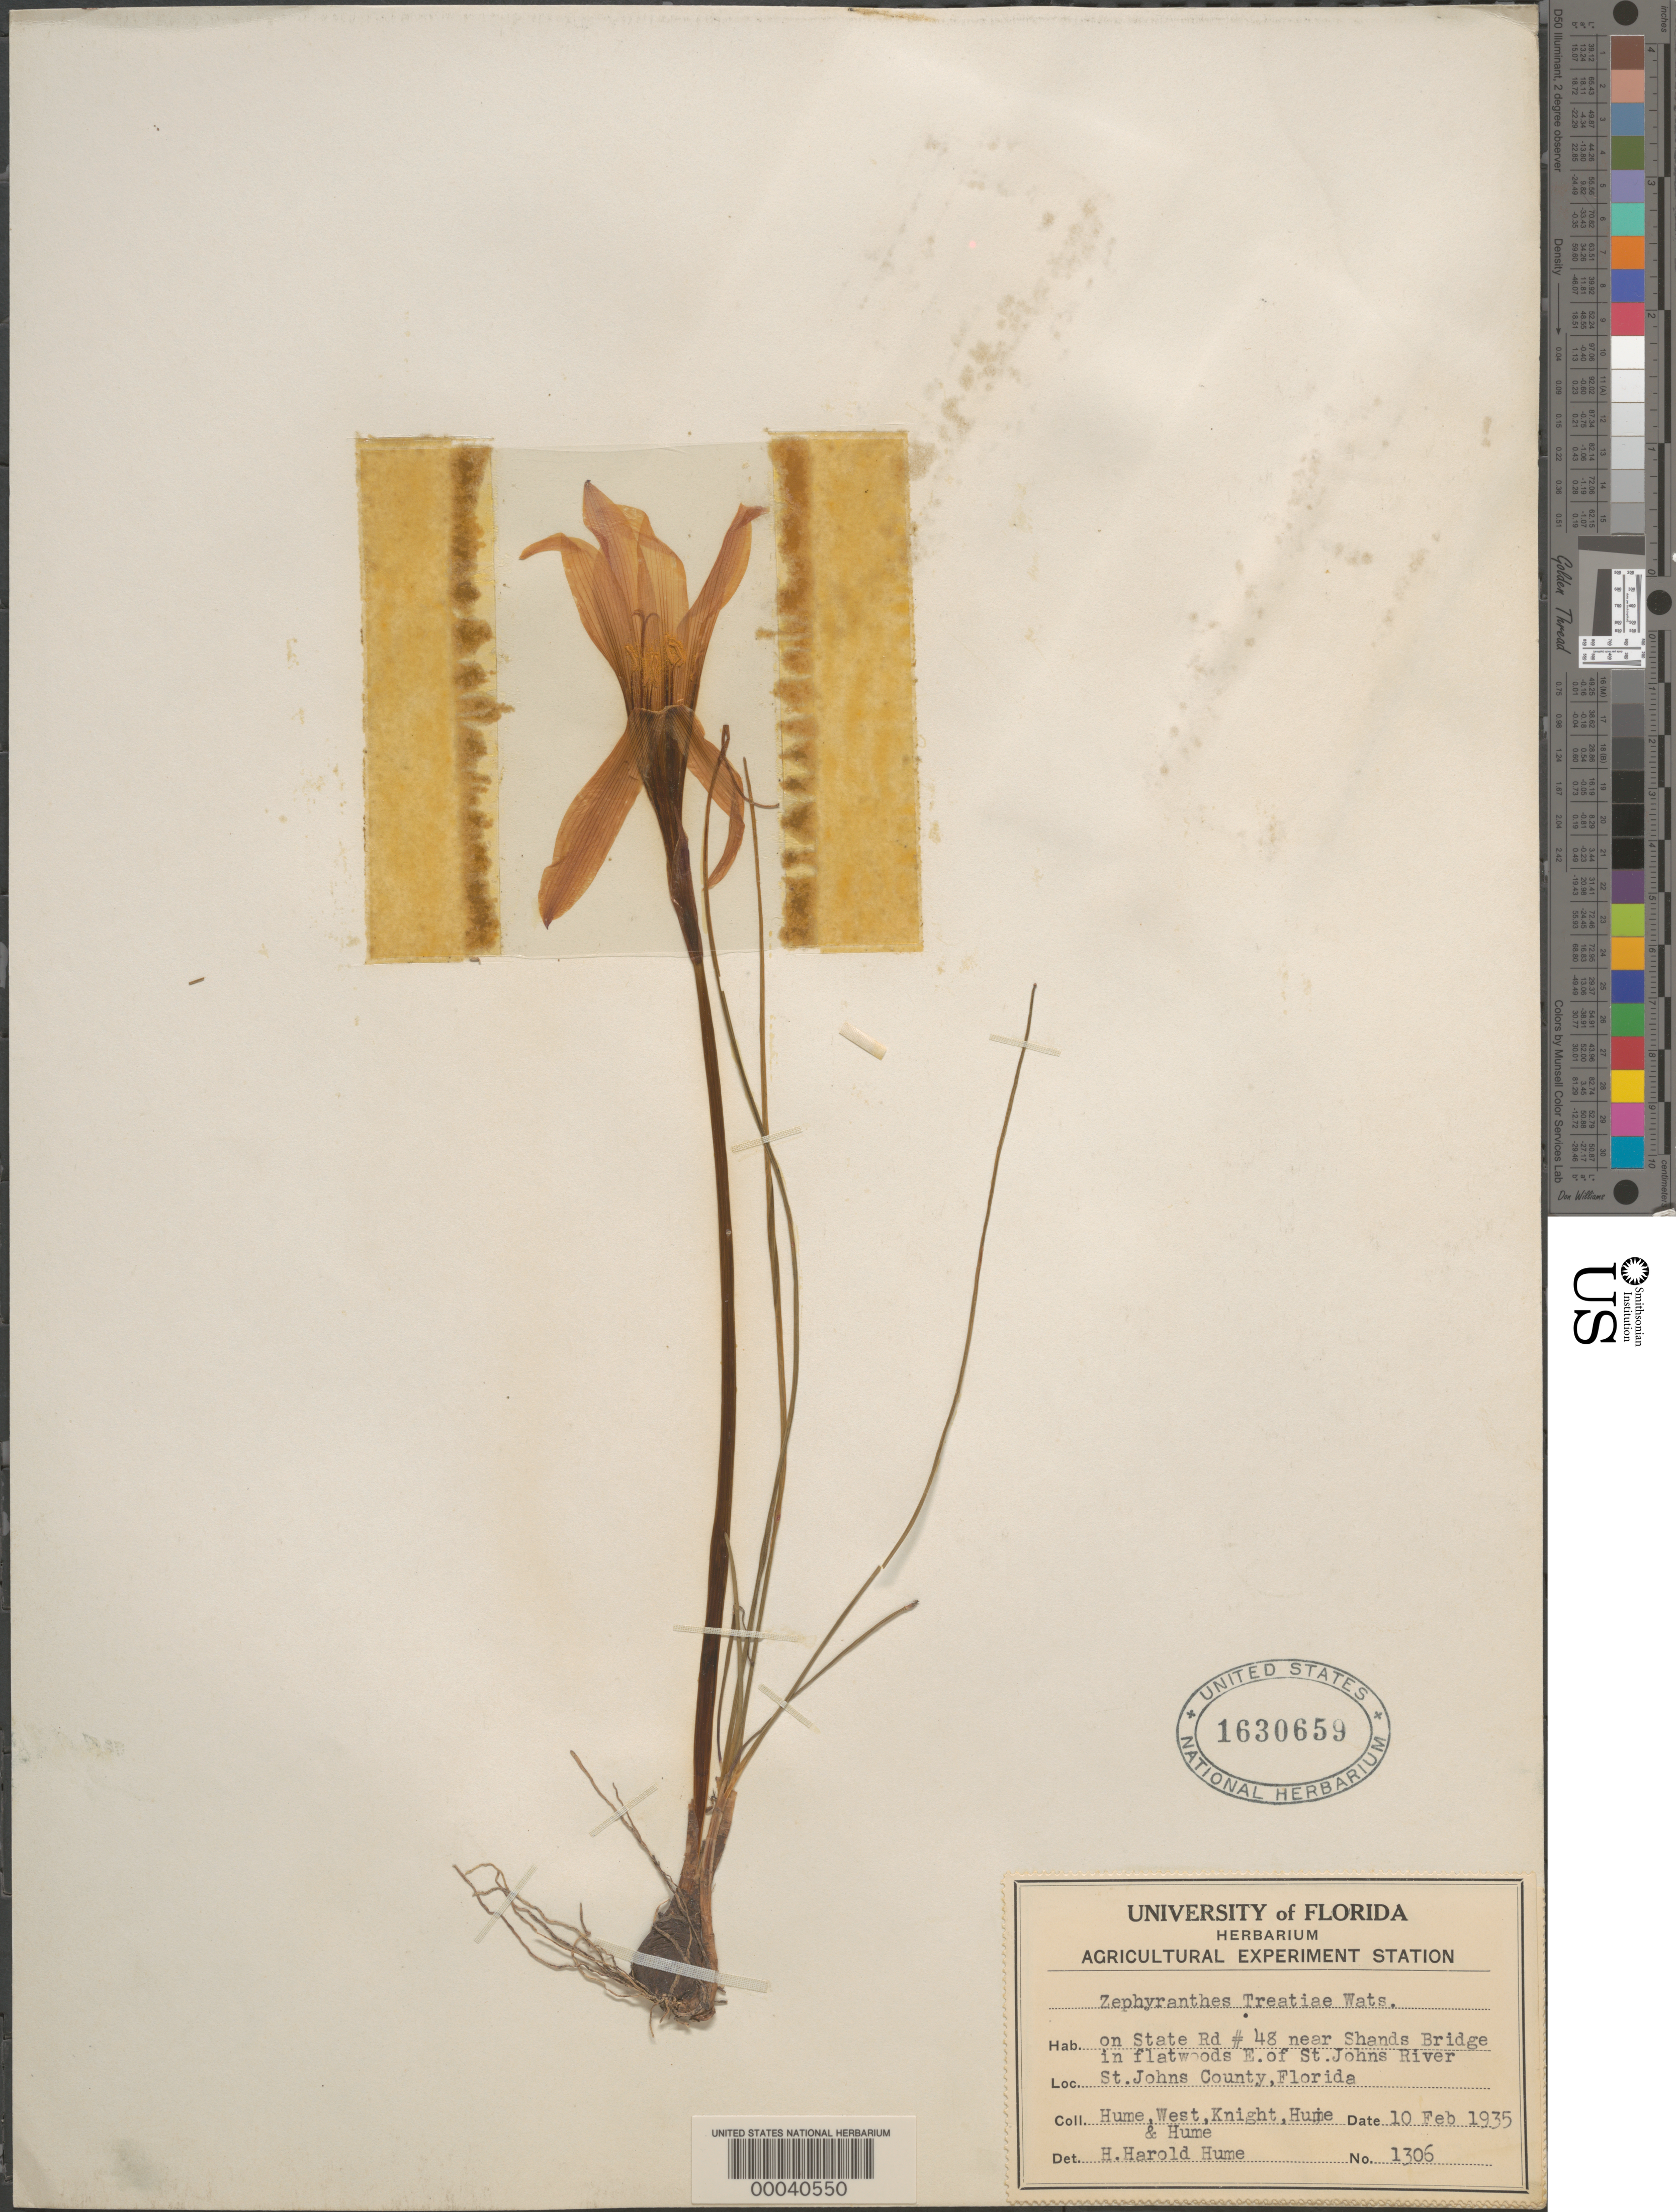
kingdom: Plantae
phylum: Tracheophyta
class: Liliopsida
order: Asparagales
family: Amaryllidaceae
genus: Zephyranthes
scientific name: Zephyranthes treatiae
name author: S. Watson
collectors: H. Hume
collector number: Univ Of Fl Herb 1306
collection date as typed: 10 Feb 1935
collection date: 1935-02-10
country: United States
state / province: Florida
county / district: Saint Johns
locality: On state rd 48 near shands bridge, e of st. johns river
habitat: In flatwoods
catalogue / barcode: US 1630659